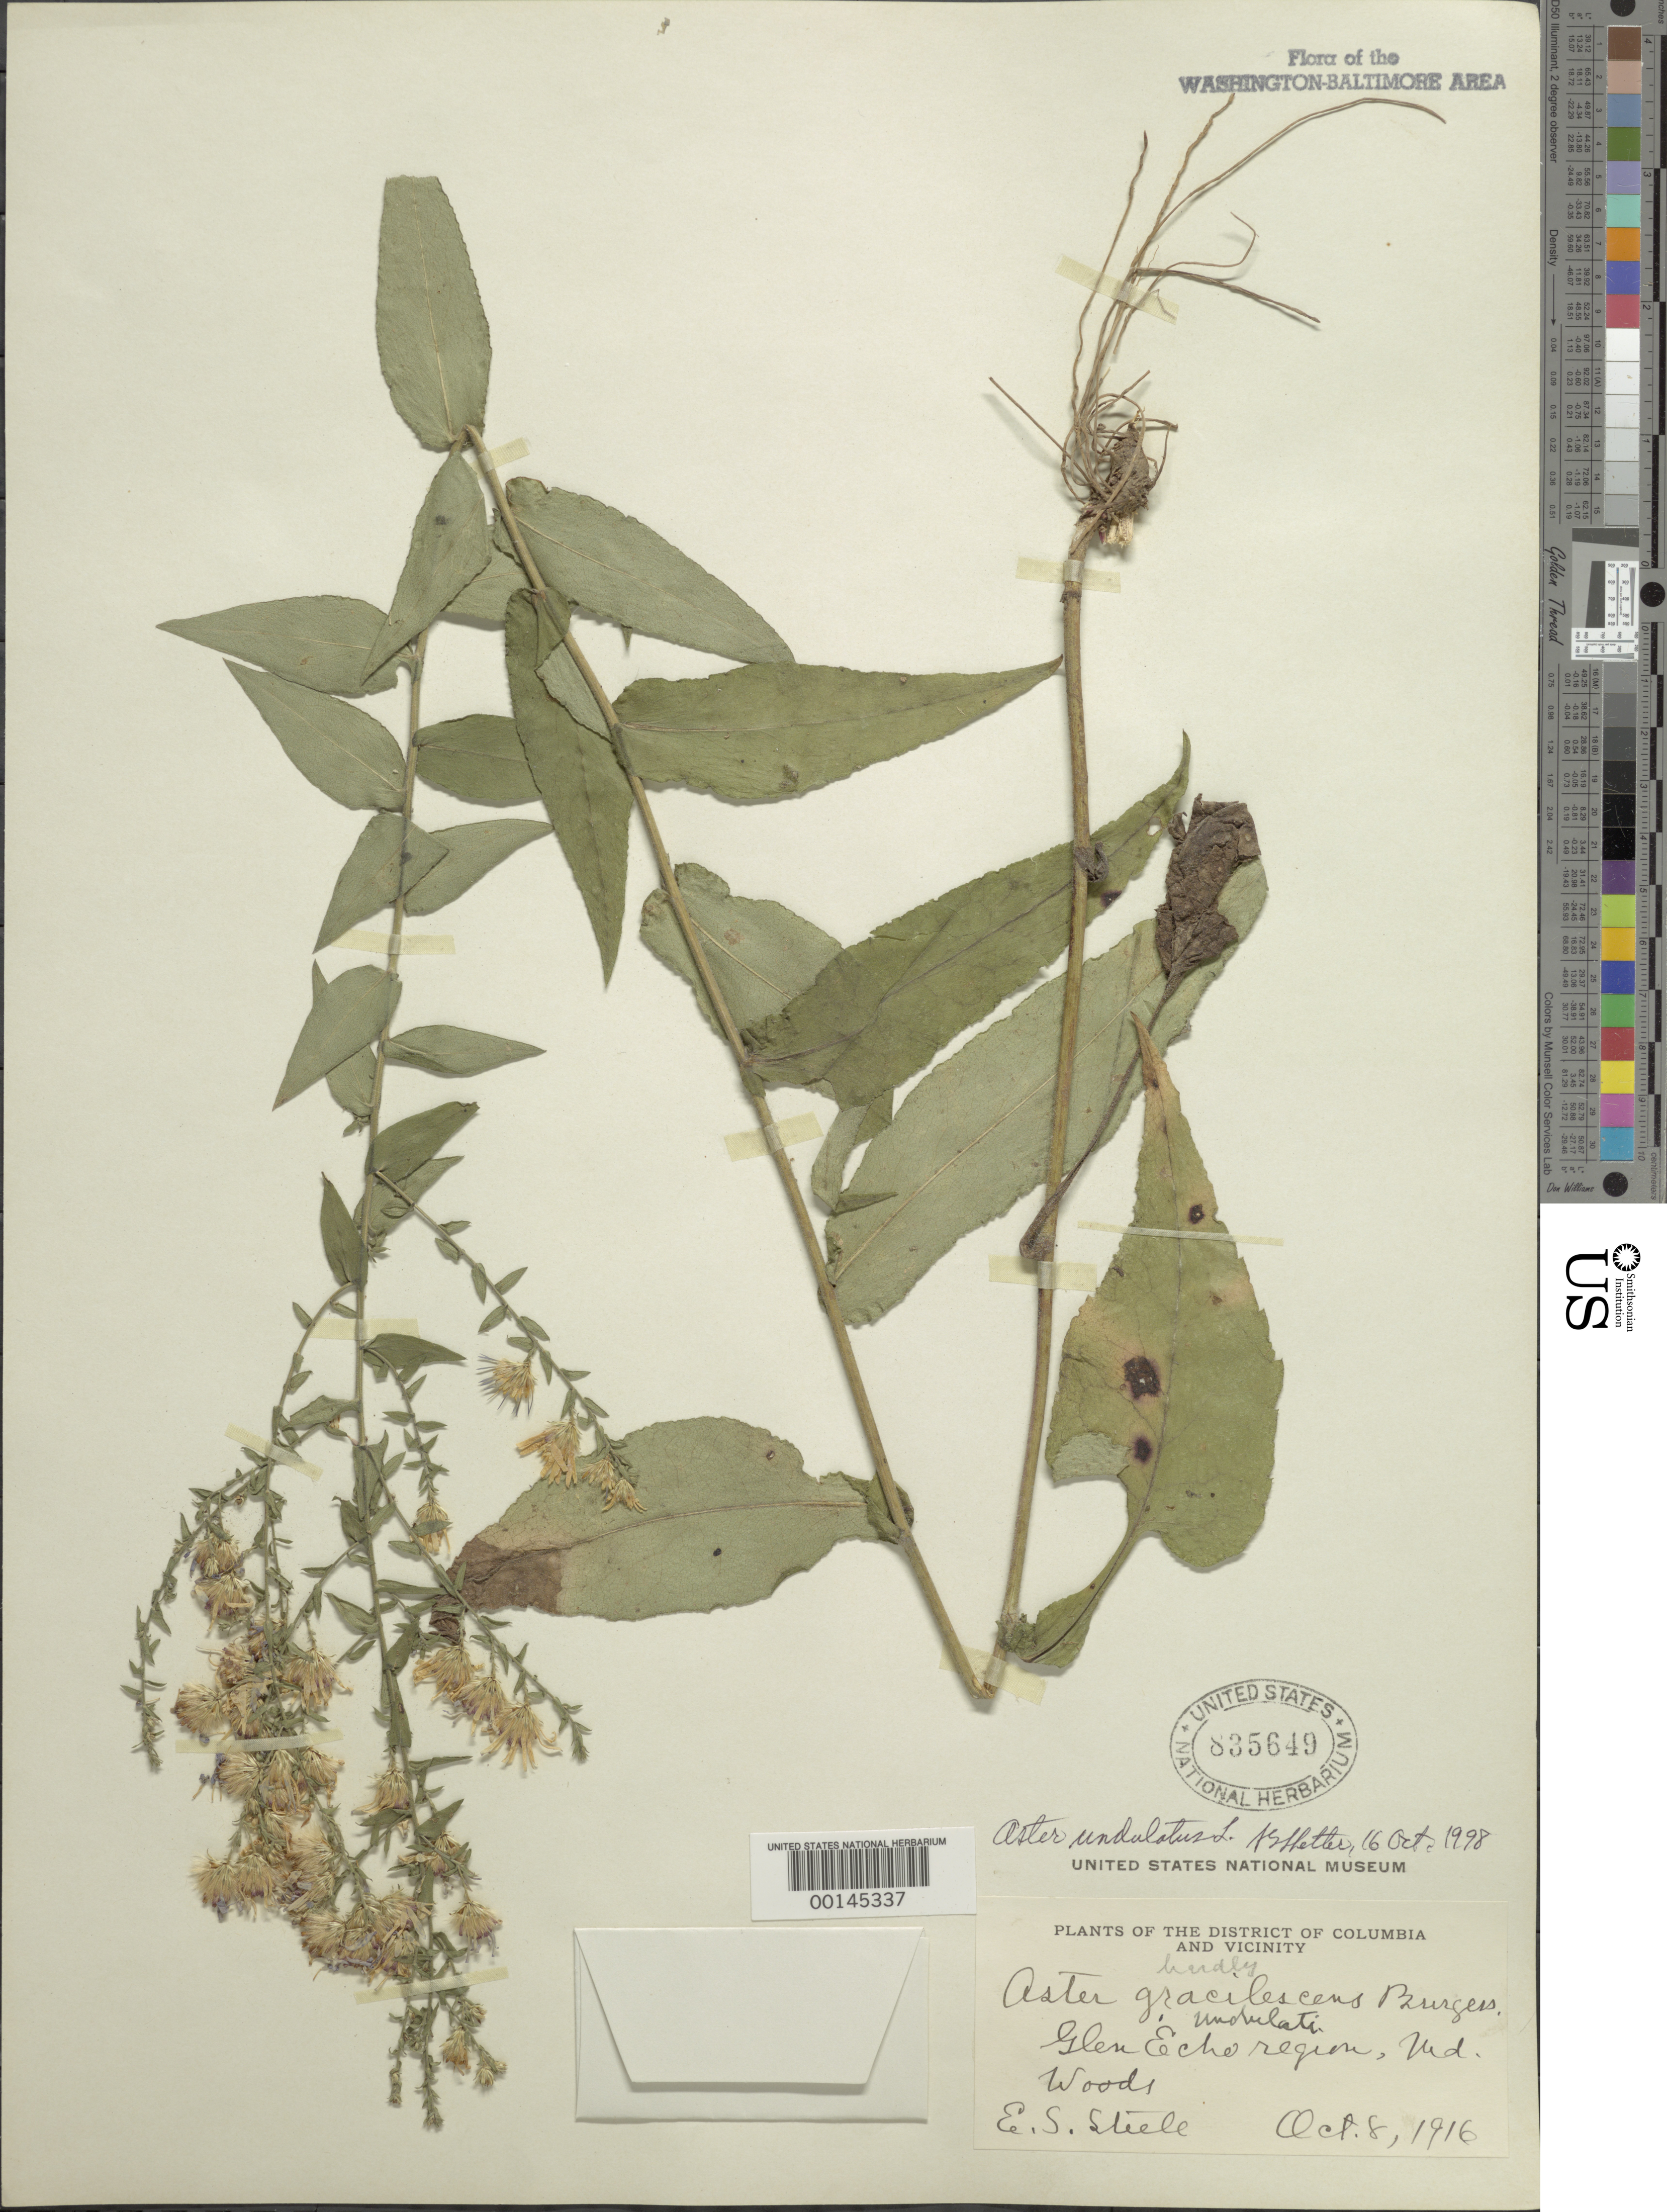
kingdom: Plantae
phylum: Tracheophyta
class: Magnoliopsida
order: Asterales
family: Asteraceae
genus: Symphyotrichum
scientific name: Symphyotrichum undulatum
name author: (L.) G.L. Nesom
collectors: E. Steele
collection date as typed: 08 Oct 1916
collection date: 1916-10-08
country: United States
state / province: Maryland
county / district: Montgomery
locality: Glen Echo Region C. & O. Canal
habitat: Woods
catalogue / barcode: US 835649